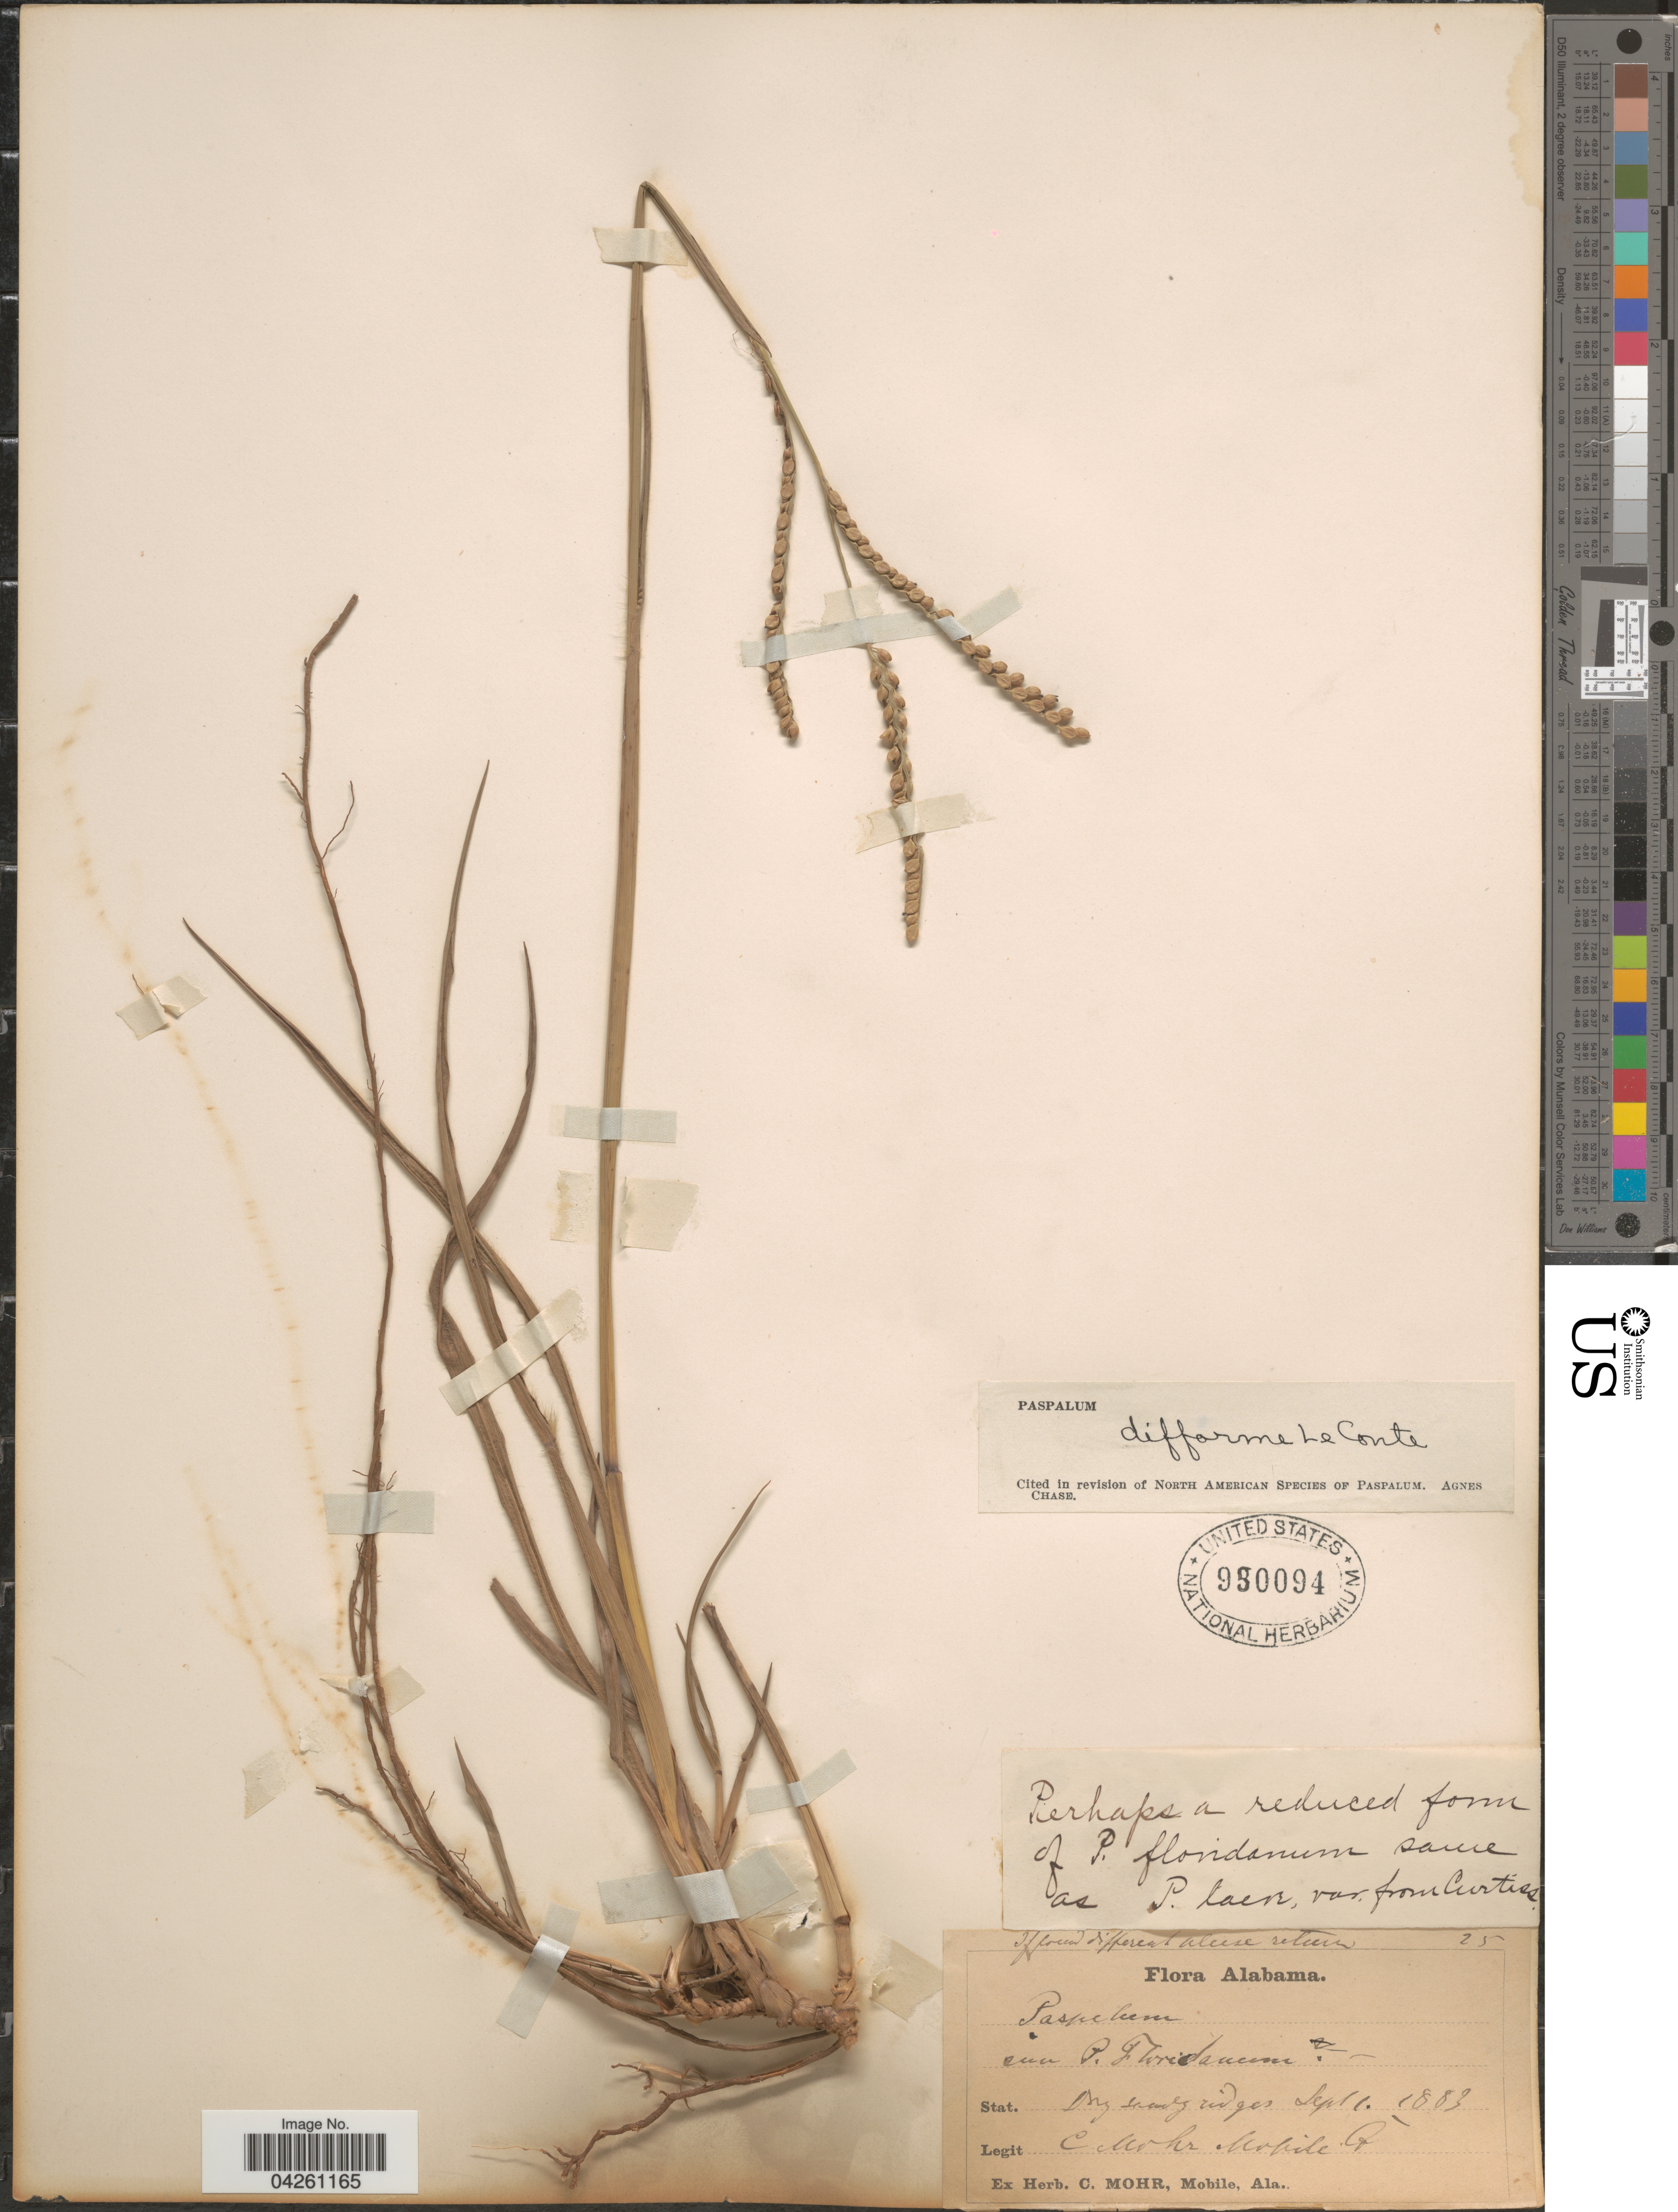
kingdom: Plantae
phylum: Tracheophyta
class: Liliopsida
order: Poales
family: Poaceae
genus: Paspalum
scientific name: Paspalum difforme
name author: Leconte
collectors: C. T. Mohr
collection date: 1883-09-01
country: United States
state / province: Alabama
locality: Dry sandy ridges. Mobile Co.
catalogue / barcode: US 950094